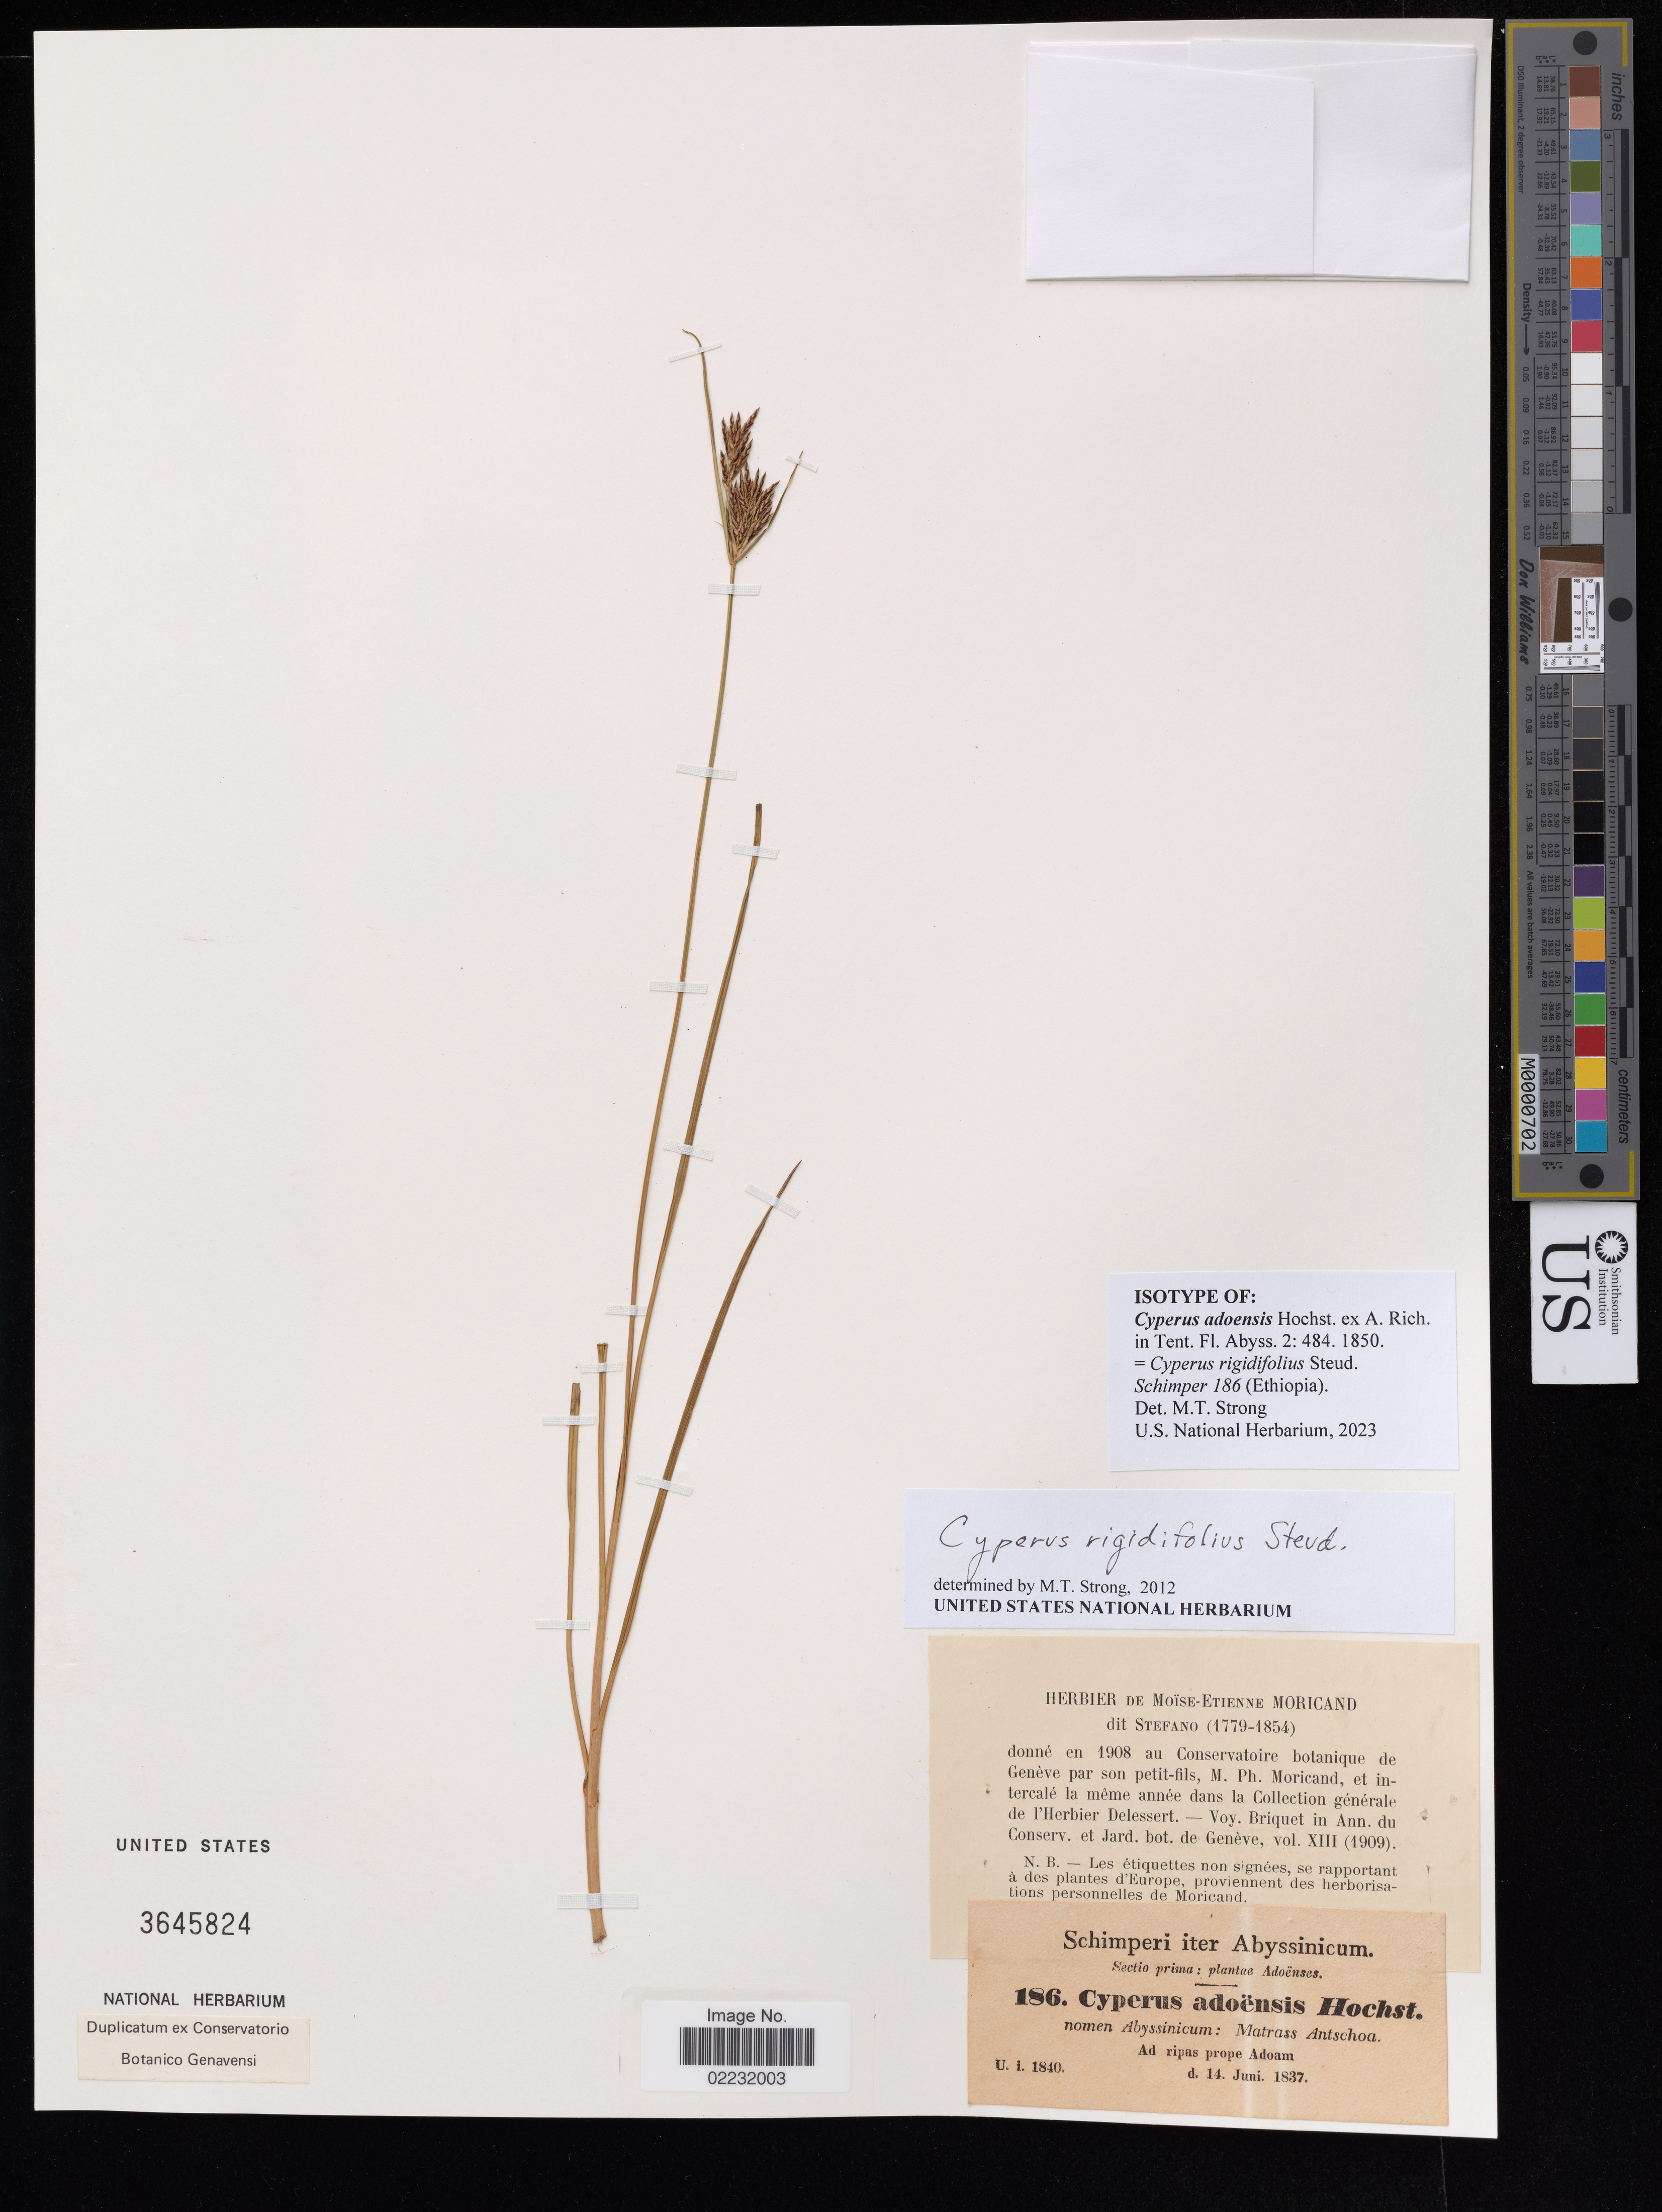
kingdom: Plantae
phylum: Tracheophyta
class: Liliopsida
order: Poales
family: Cyperaceae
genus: Cyperus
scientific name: Cyperus adoensis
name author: Hochst. ex A. Rich.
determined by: Strong, Mark T., (BOT), Smithsonian Institution - National Museum of Natural History (UNITED STATES)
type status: Isotype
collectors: -. Schimper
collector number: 186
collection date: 1837-06-14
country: Eritrea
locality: Abyssinicum, sectio prima: Adoenses, ad ripas prope Adoam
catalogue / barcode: US 3645824